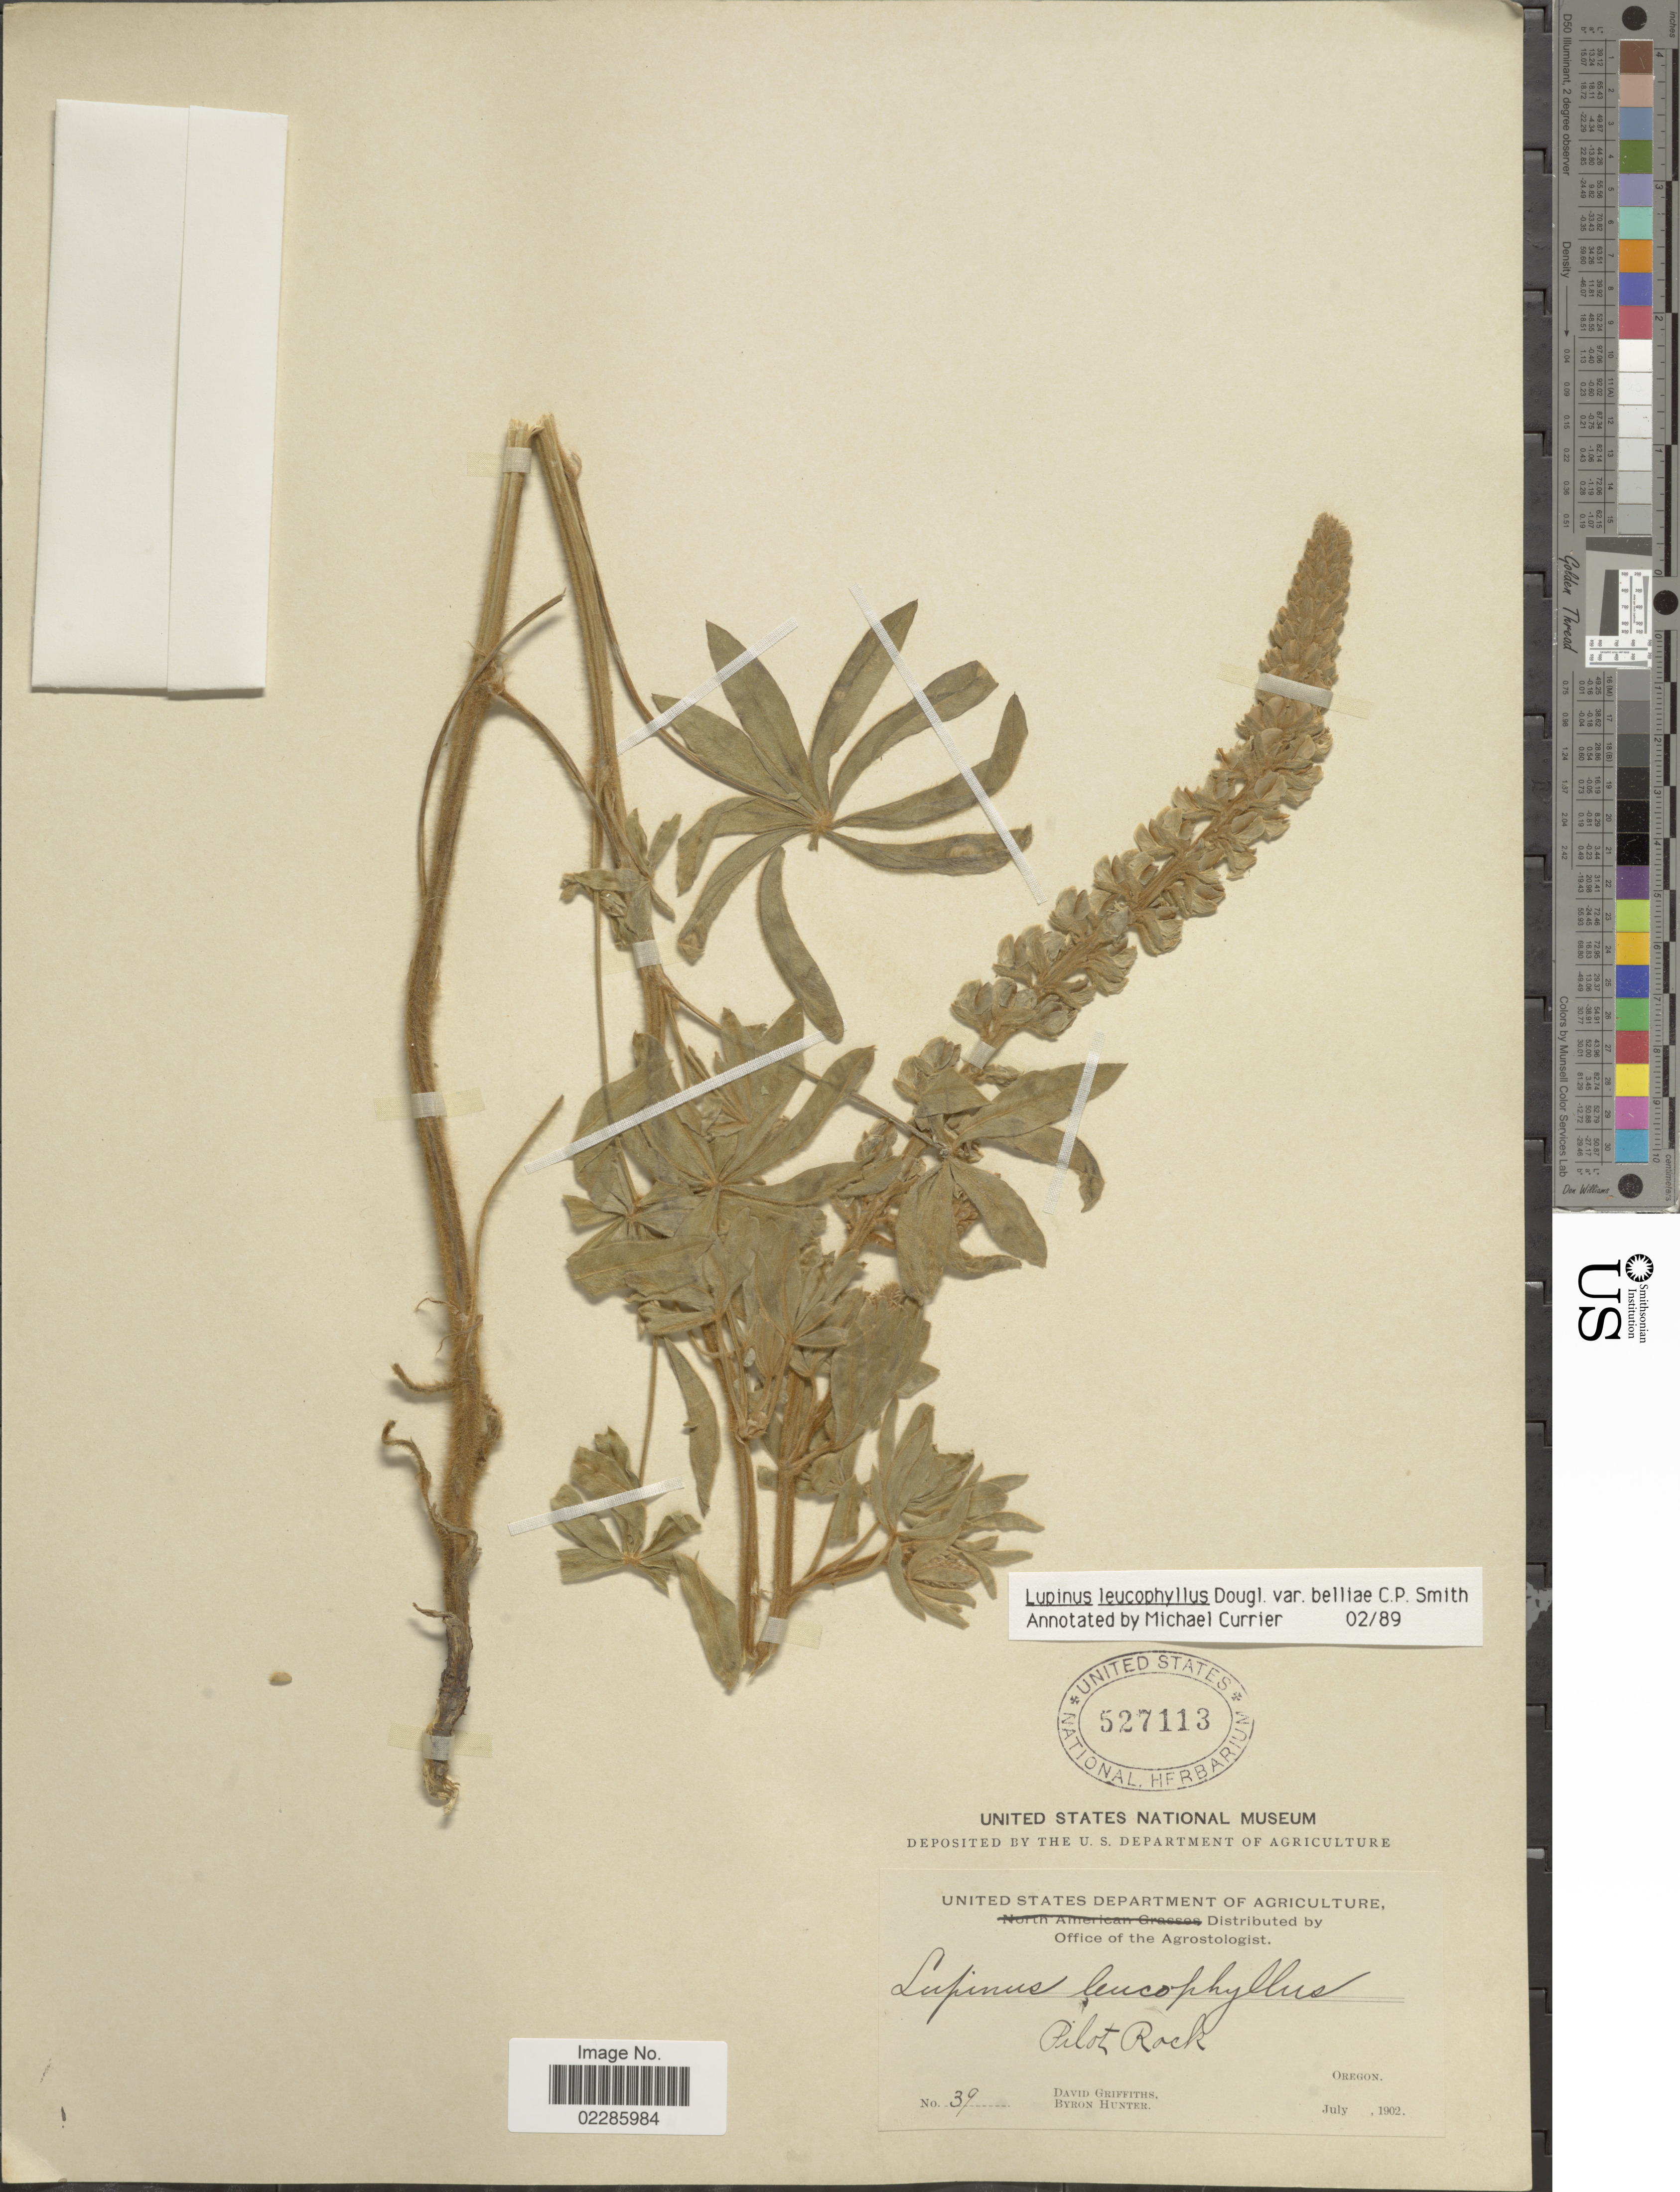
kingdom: Plantae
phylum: Tracheophyta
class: Magnoliopsida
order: Fabales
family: Fabaceae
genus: Lupinus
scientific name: Lupinus leucophyllus var. belliae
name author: C.P. Sm.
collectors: D. Griffiths & B. Hunter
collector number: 39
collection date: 1902-07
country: United States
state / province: Oregon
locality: Pilot Rock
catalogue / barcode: US 527113